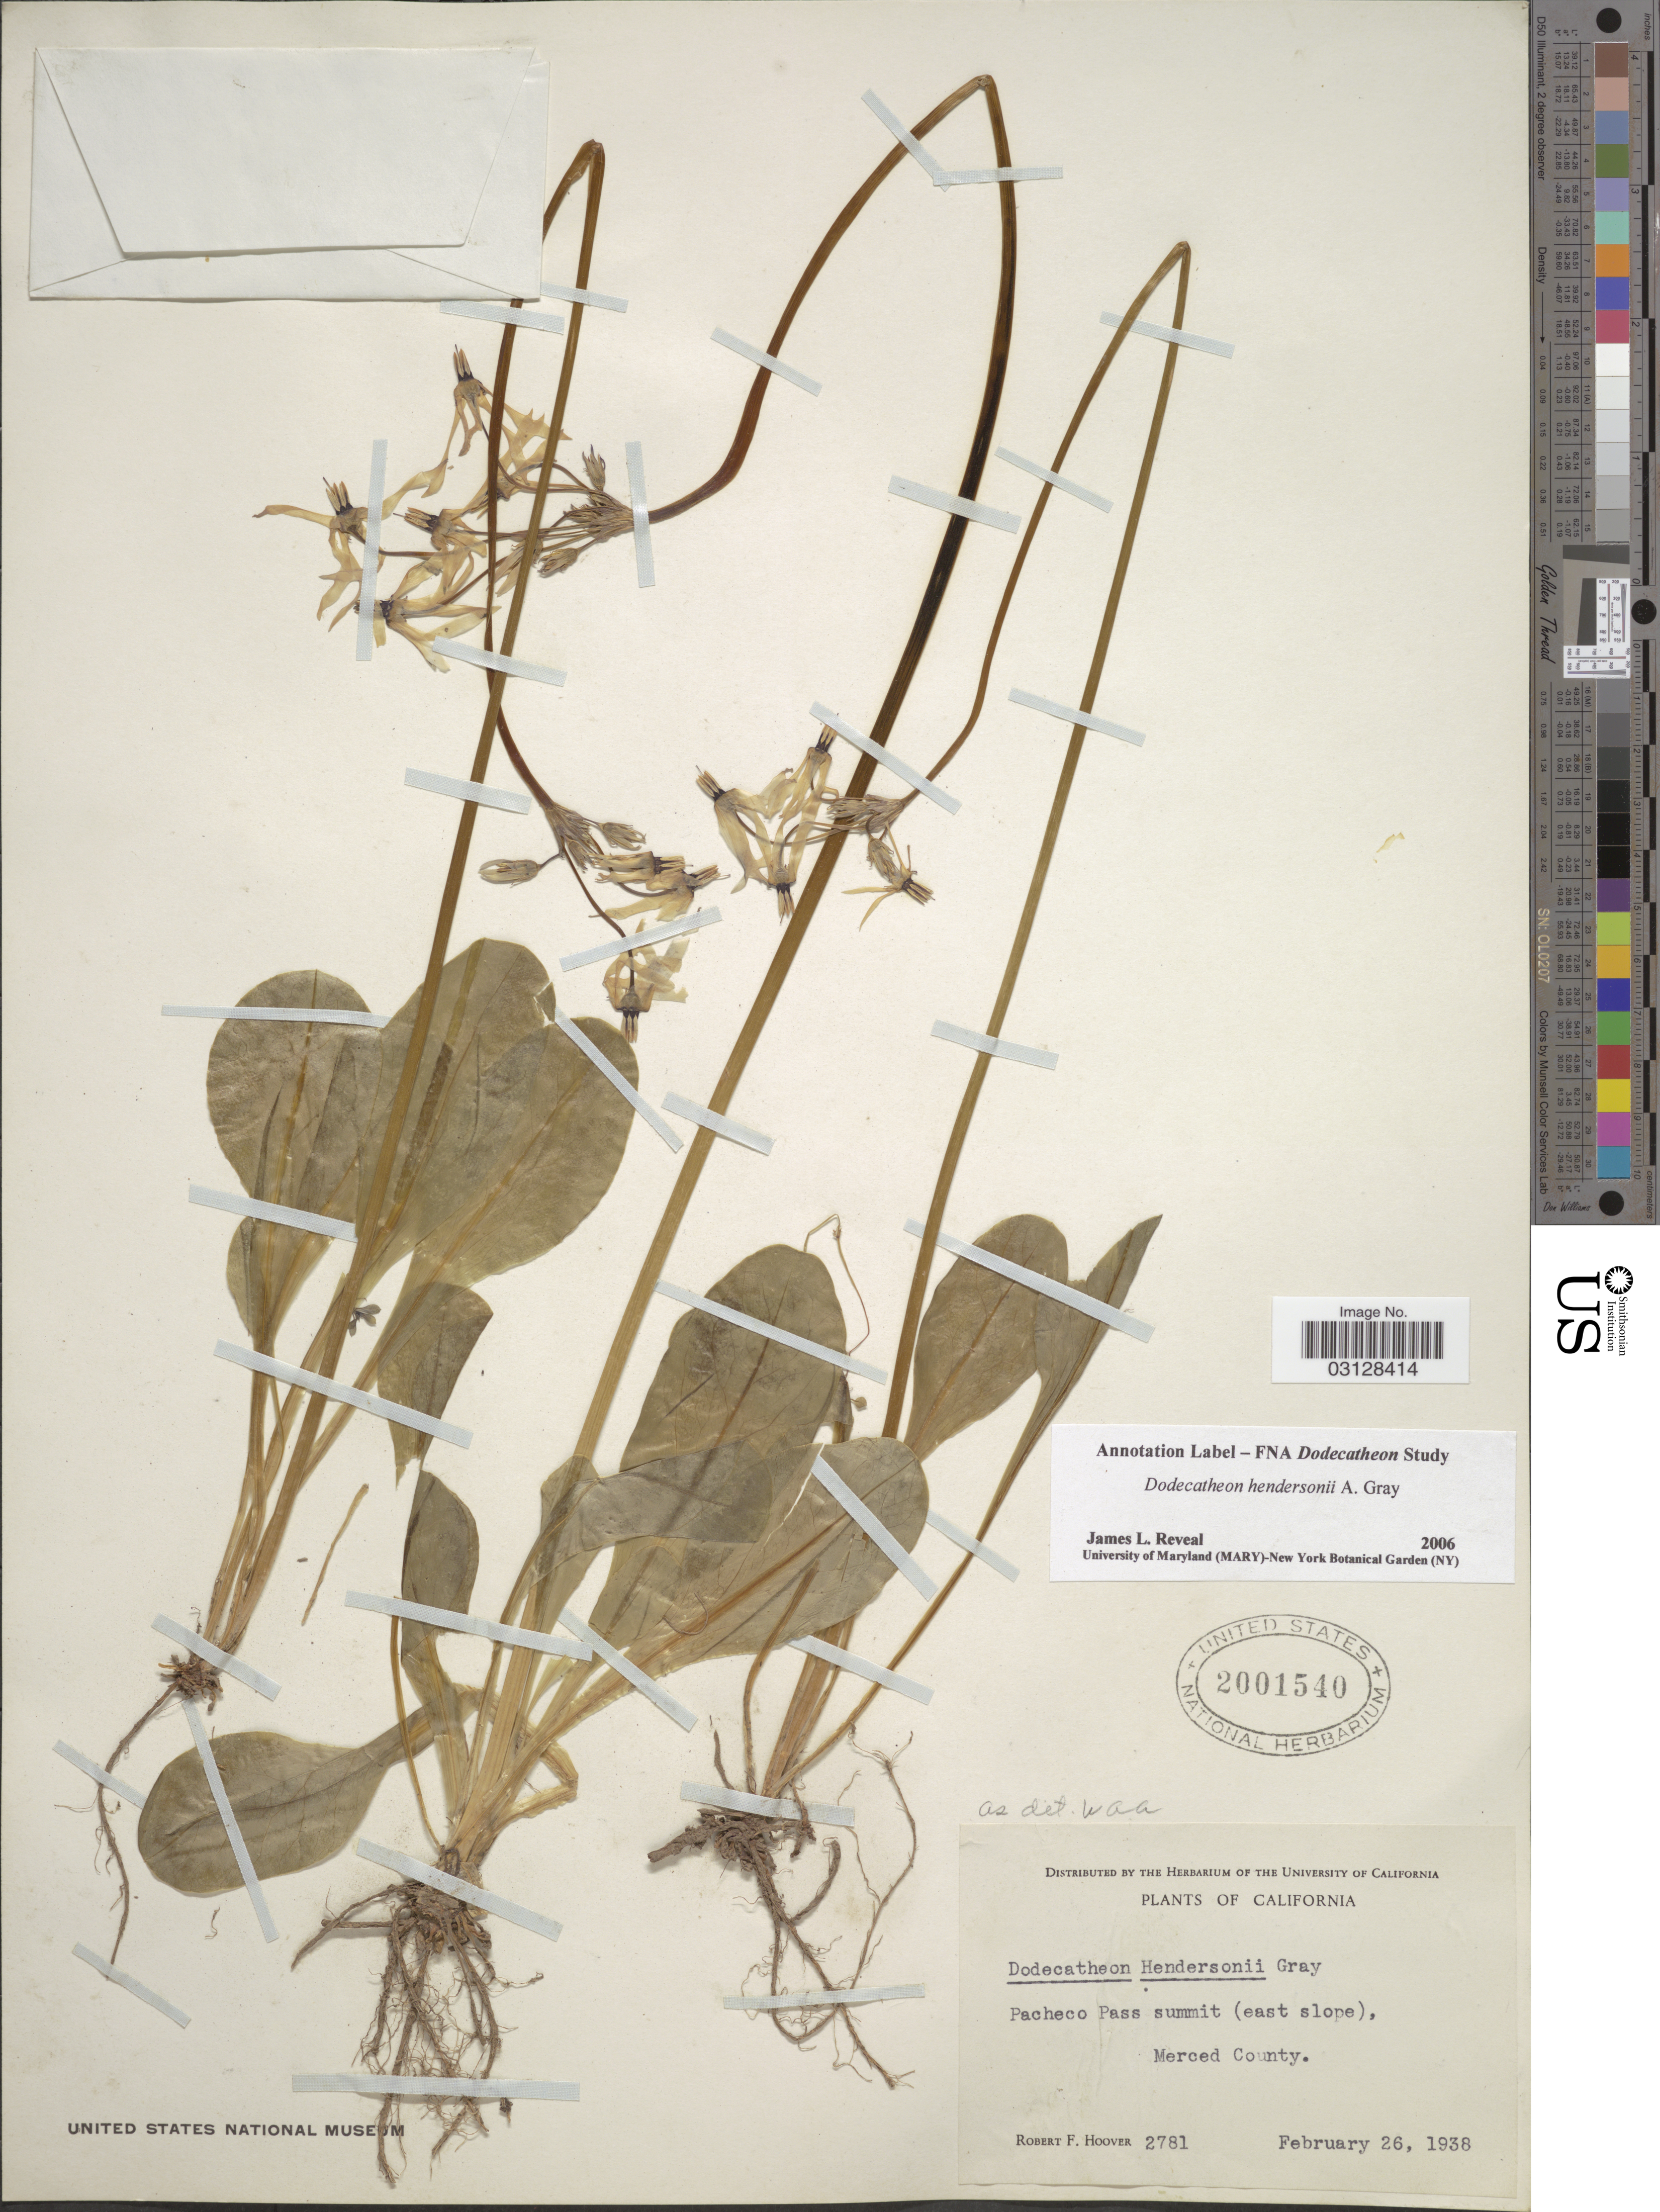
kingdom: Plantae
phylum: Tracheophyta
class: Magnoliopsida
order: Ericales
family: Primulaceae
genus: Dodecatheon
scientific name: Dodecatheon hendersonii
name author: A. Gray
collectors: R. F. Hoover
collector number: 2781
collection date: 1938-02-26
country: United States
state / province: California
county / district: Merced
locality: Pacheco Pass summit (east slope), Merced County.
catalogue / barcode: US 2001540